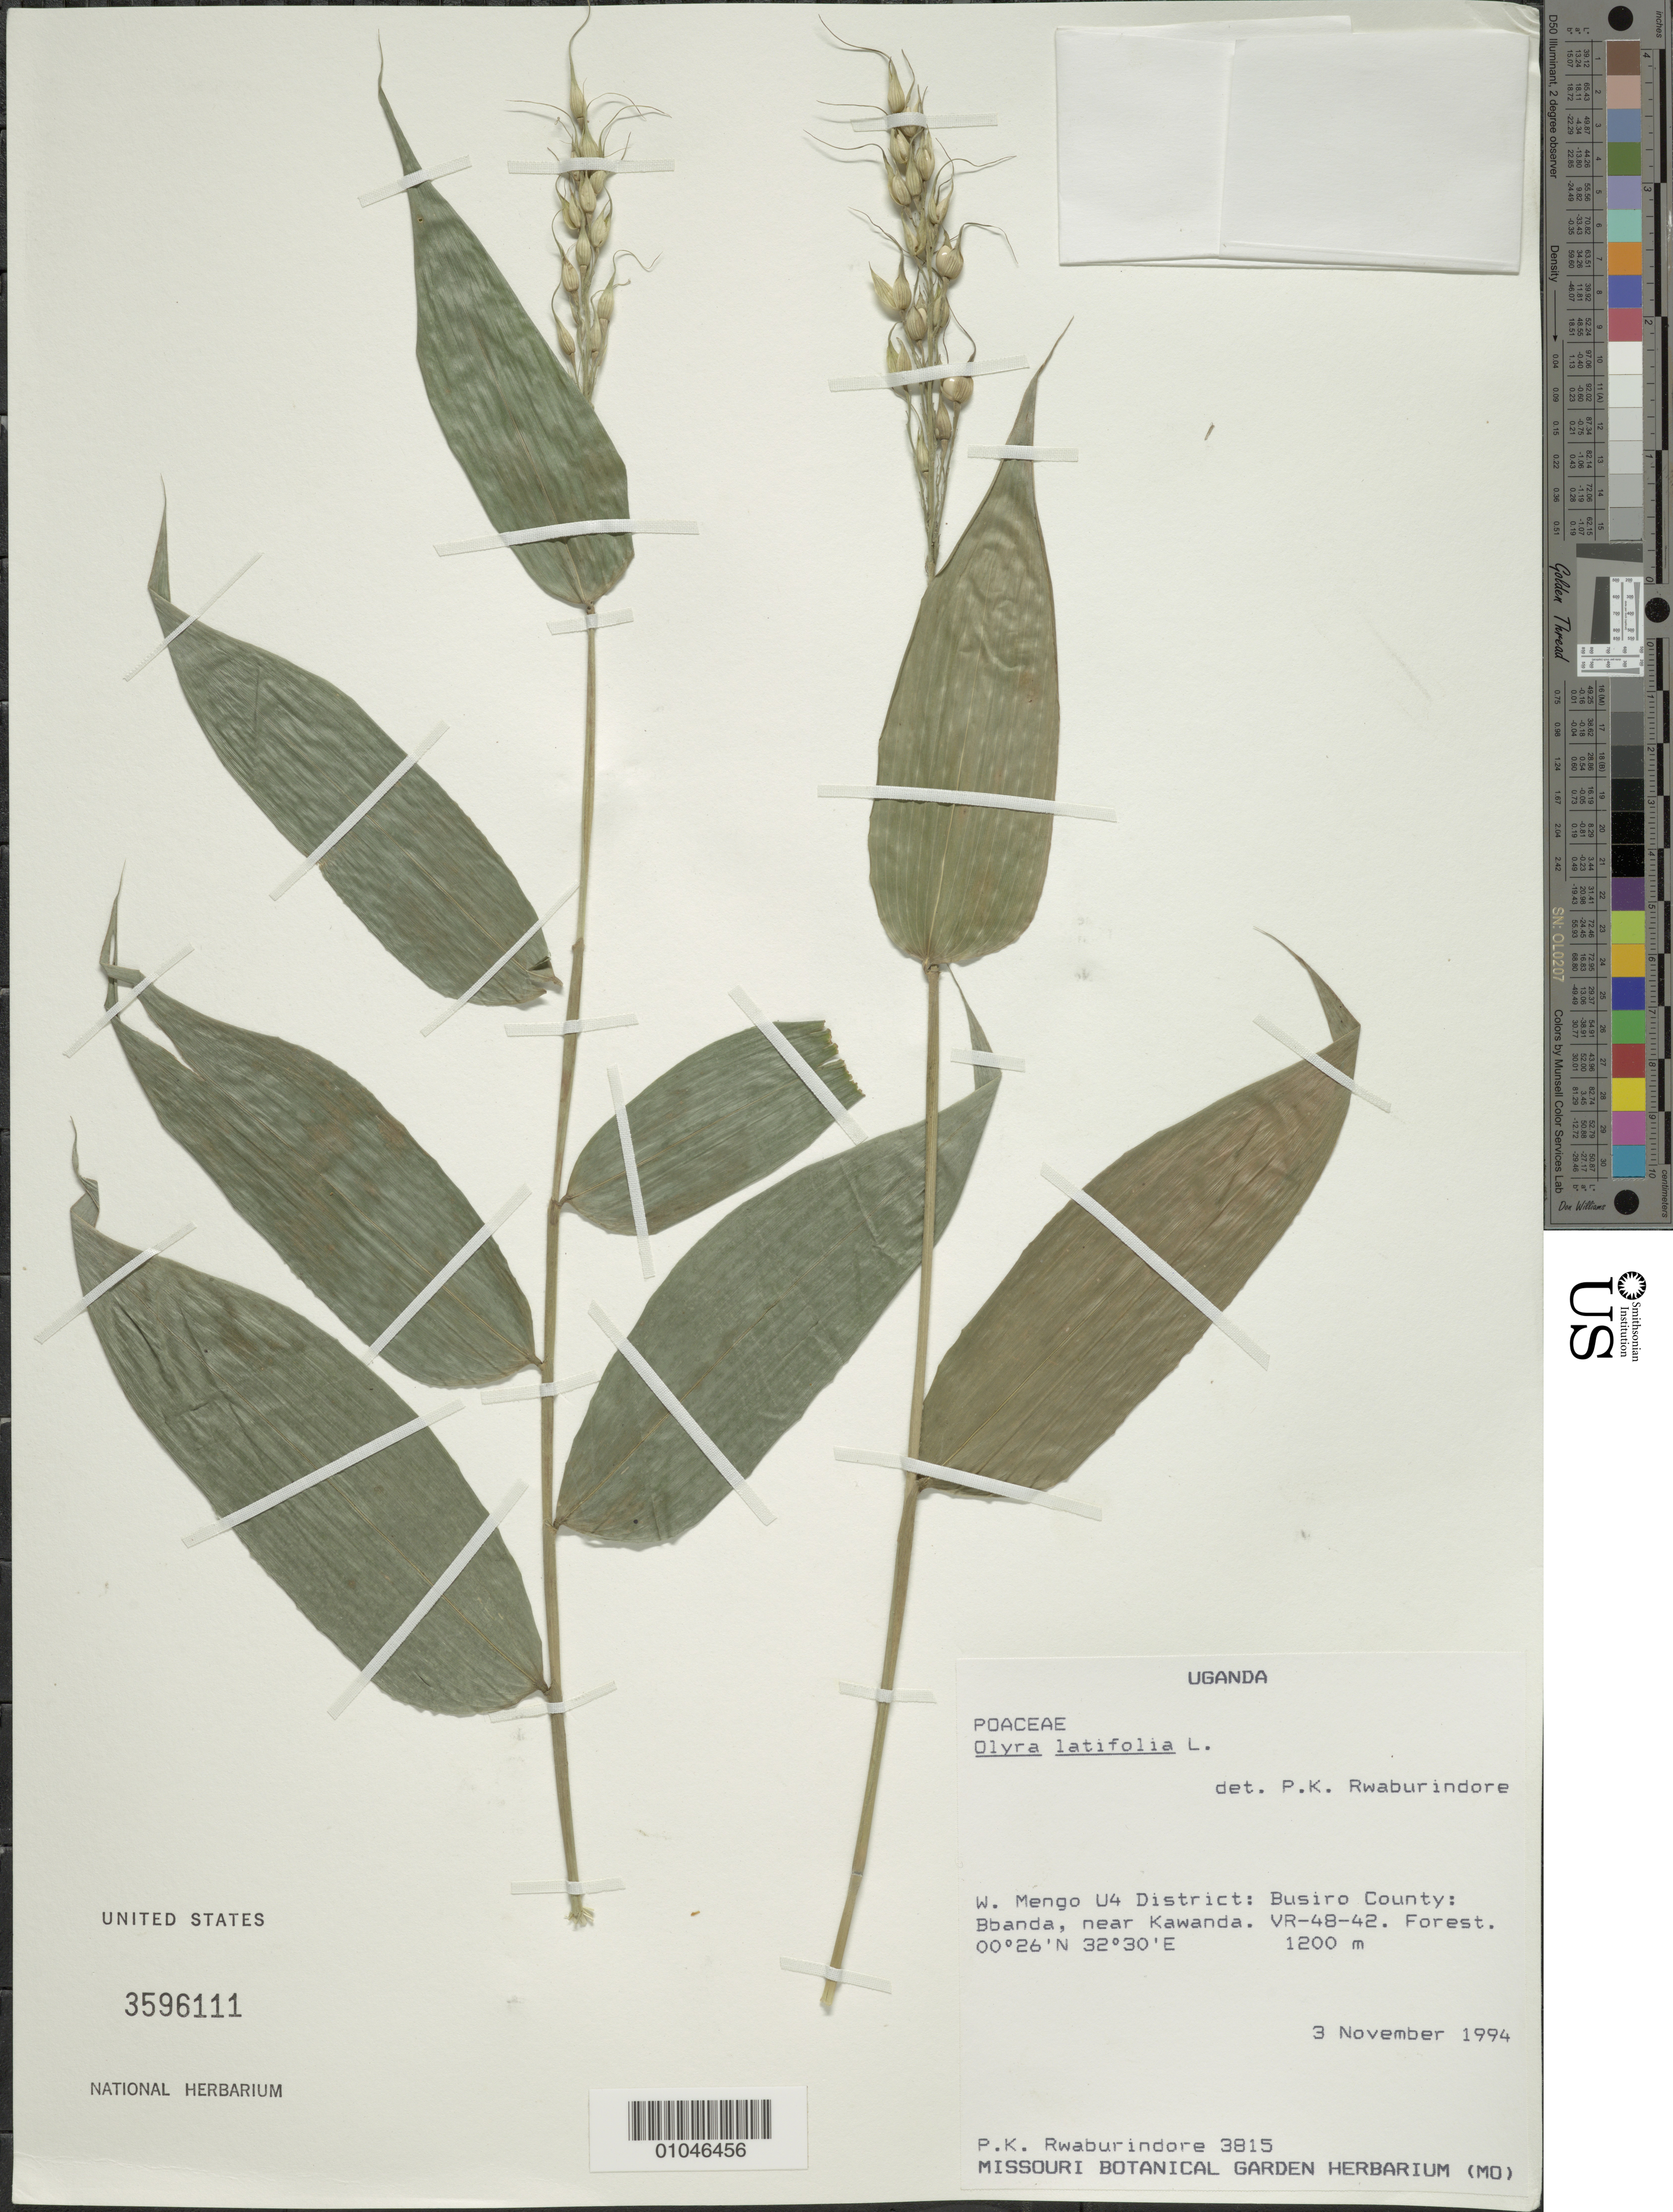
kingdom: Plantae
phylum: Tracheophyta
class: Liliopsida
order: Poales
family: Poaceae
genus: Olyra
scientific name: Olyra latifolia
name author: L.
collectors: P. Rwaburindore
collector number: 3815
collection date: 1994-11-03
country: Uganda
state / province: Central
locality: VR-48-42, near Kawanda, Bbanda, Busiro County, U4 District. W. Mengo.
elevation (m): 1200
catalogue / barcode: US 3596111